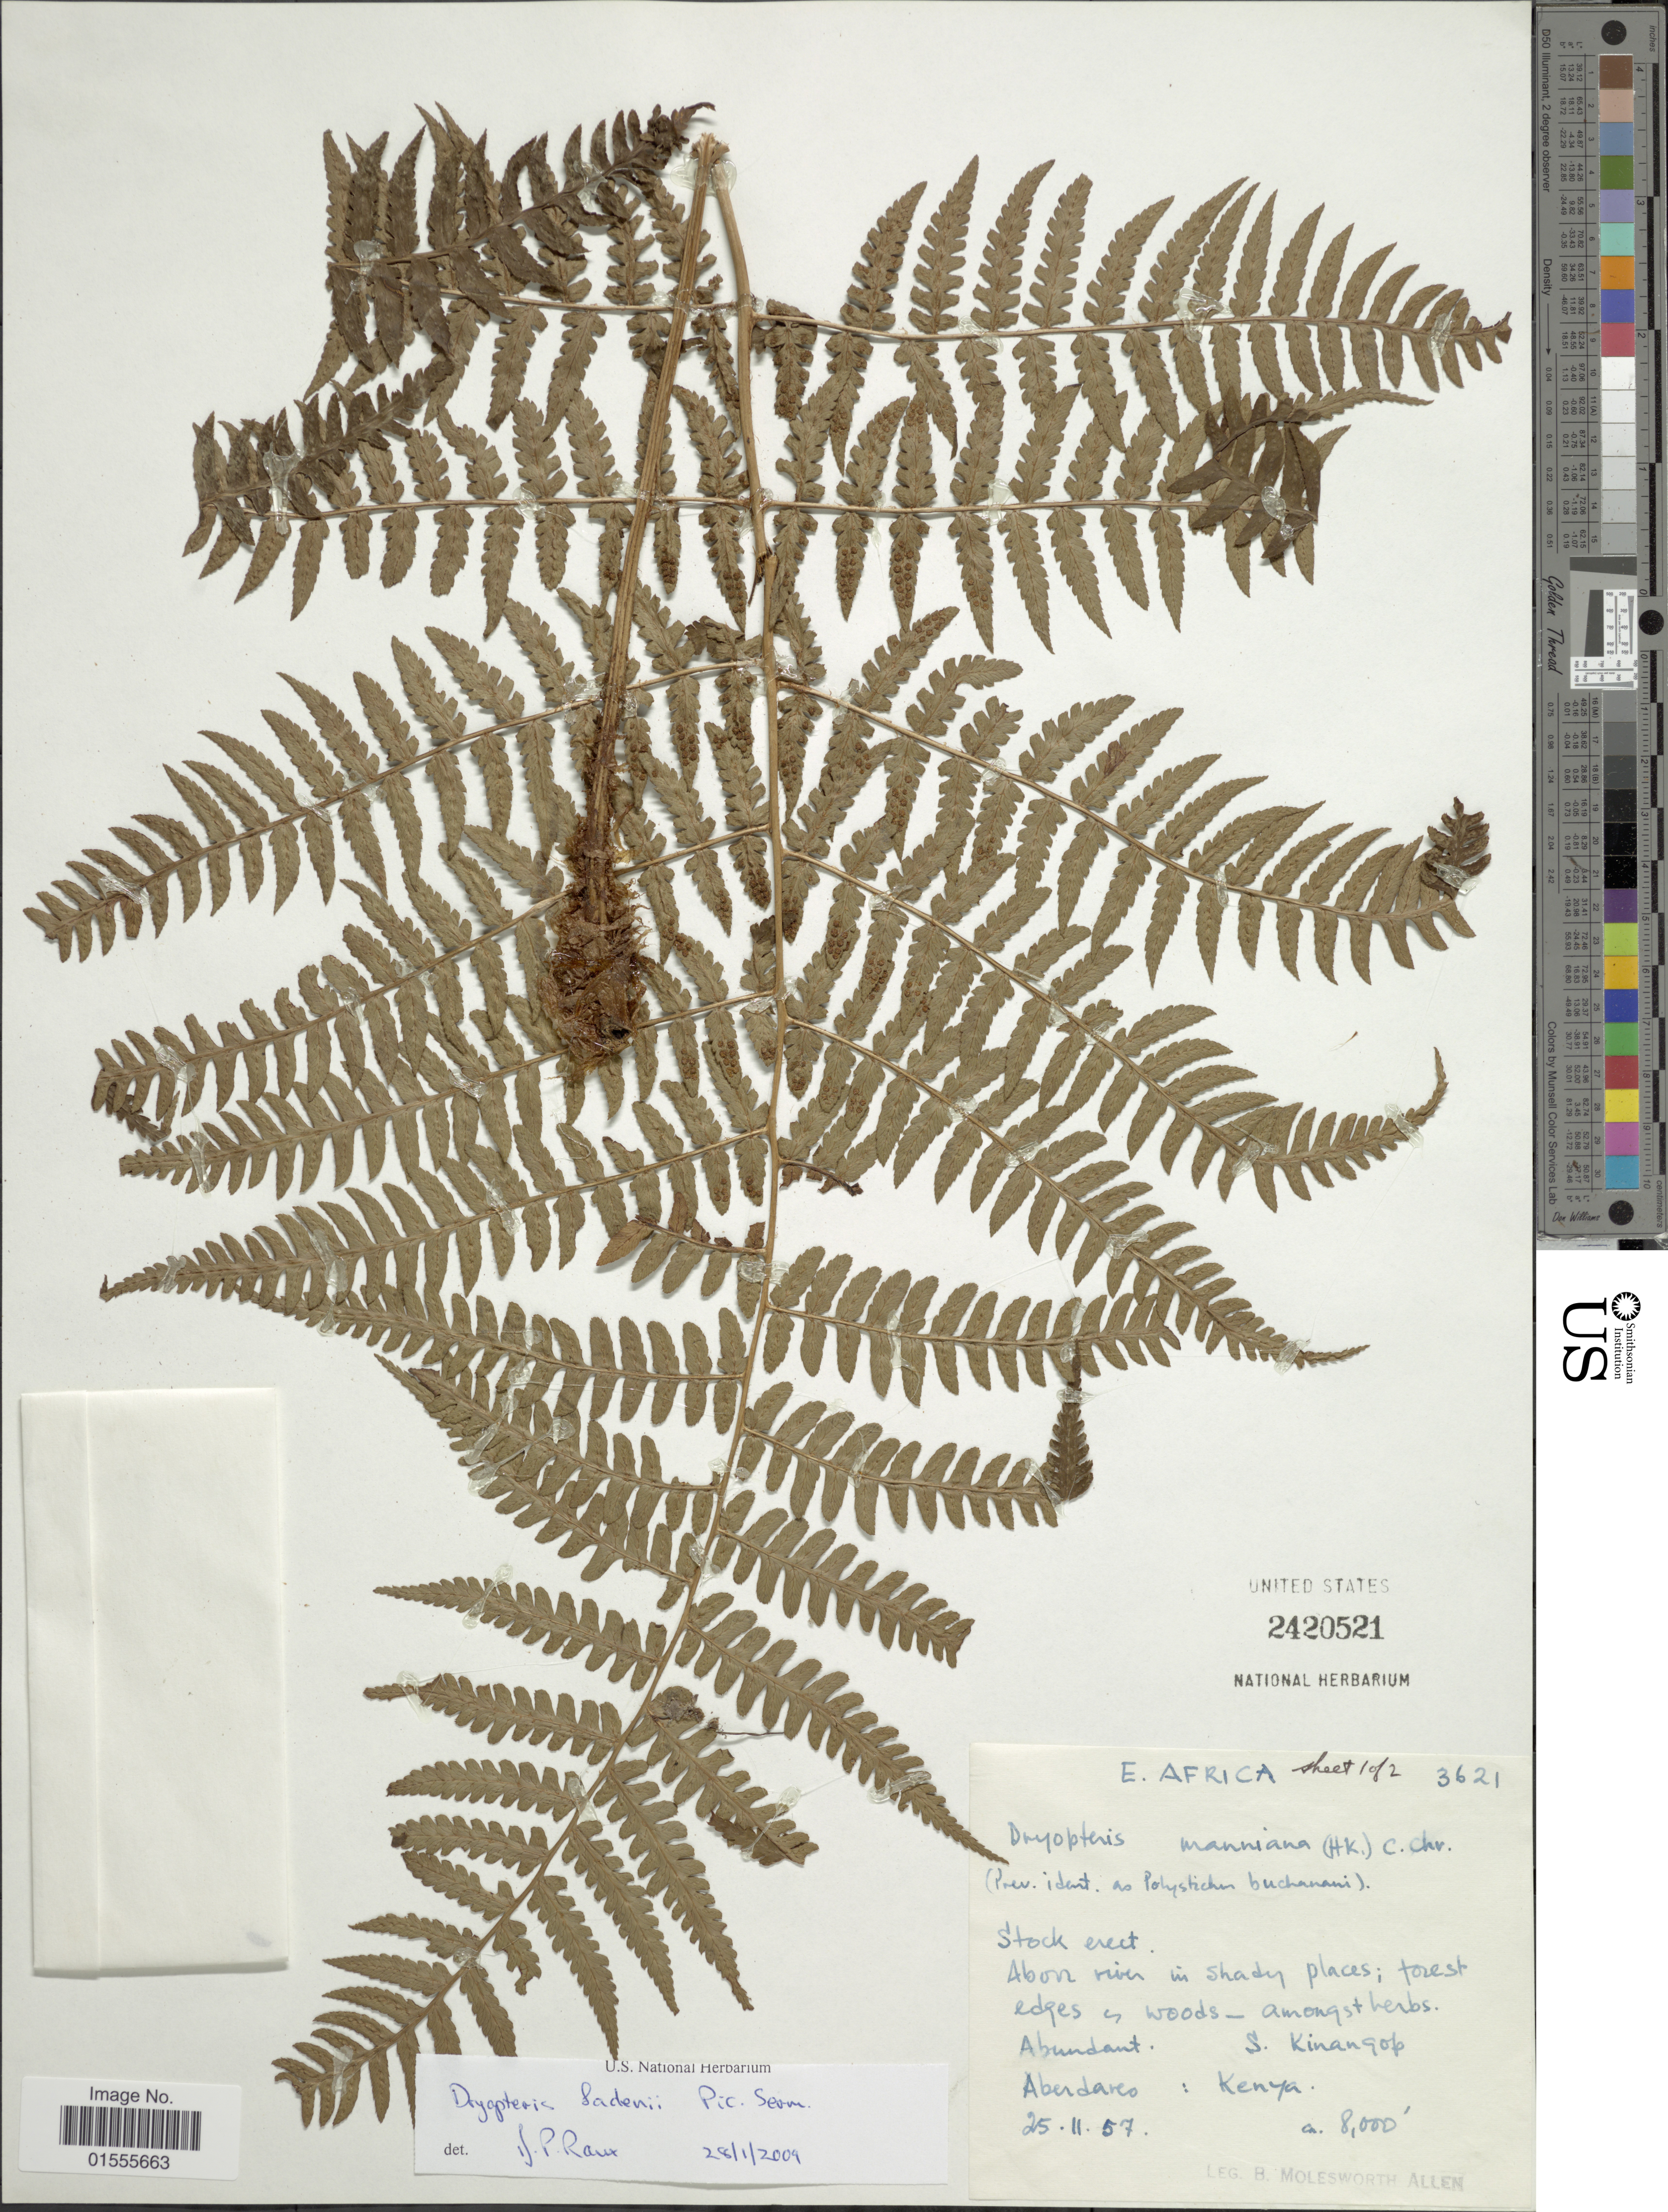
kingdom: Plantae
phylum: Tracheophyta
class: Polypodiopsida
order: Polypodiales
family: Dryopteridaceae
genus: Dryopteris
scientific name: Dryopteris fadenii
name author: Pic. Serm.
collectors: B. E. G. Molesworth-Allen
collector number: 3621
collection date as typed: Transcribed d/m/y: 25/11/57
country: Kenya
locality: S. Kinangop, E. Africa, Aberdaveo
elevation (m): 2438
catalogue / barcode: US 2420521